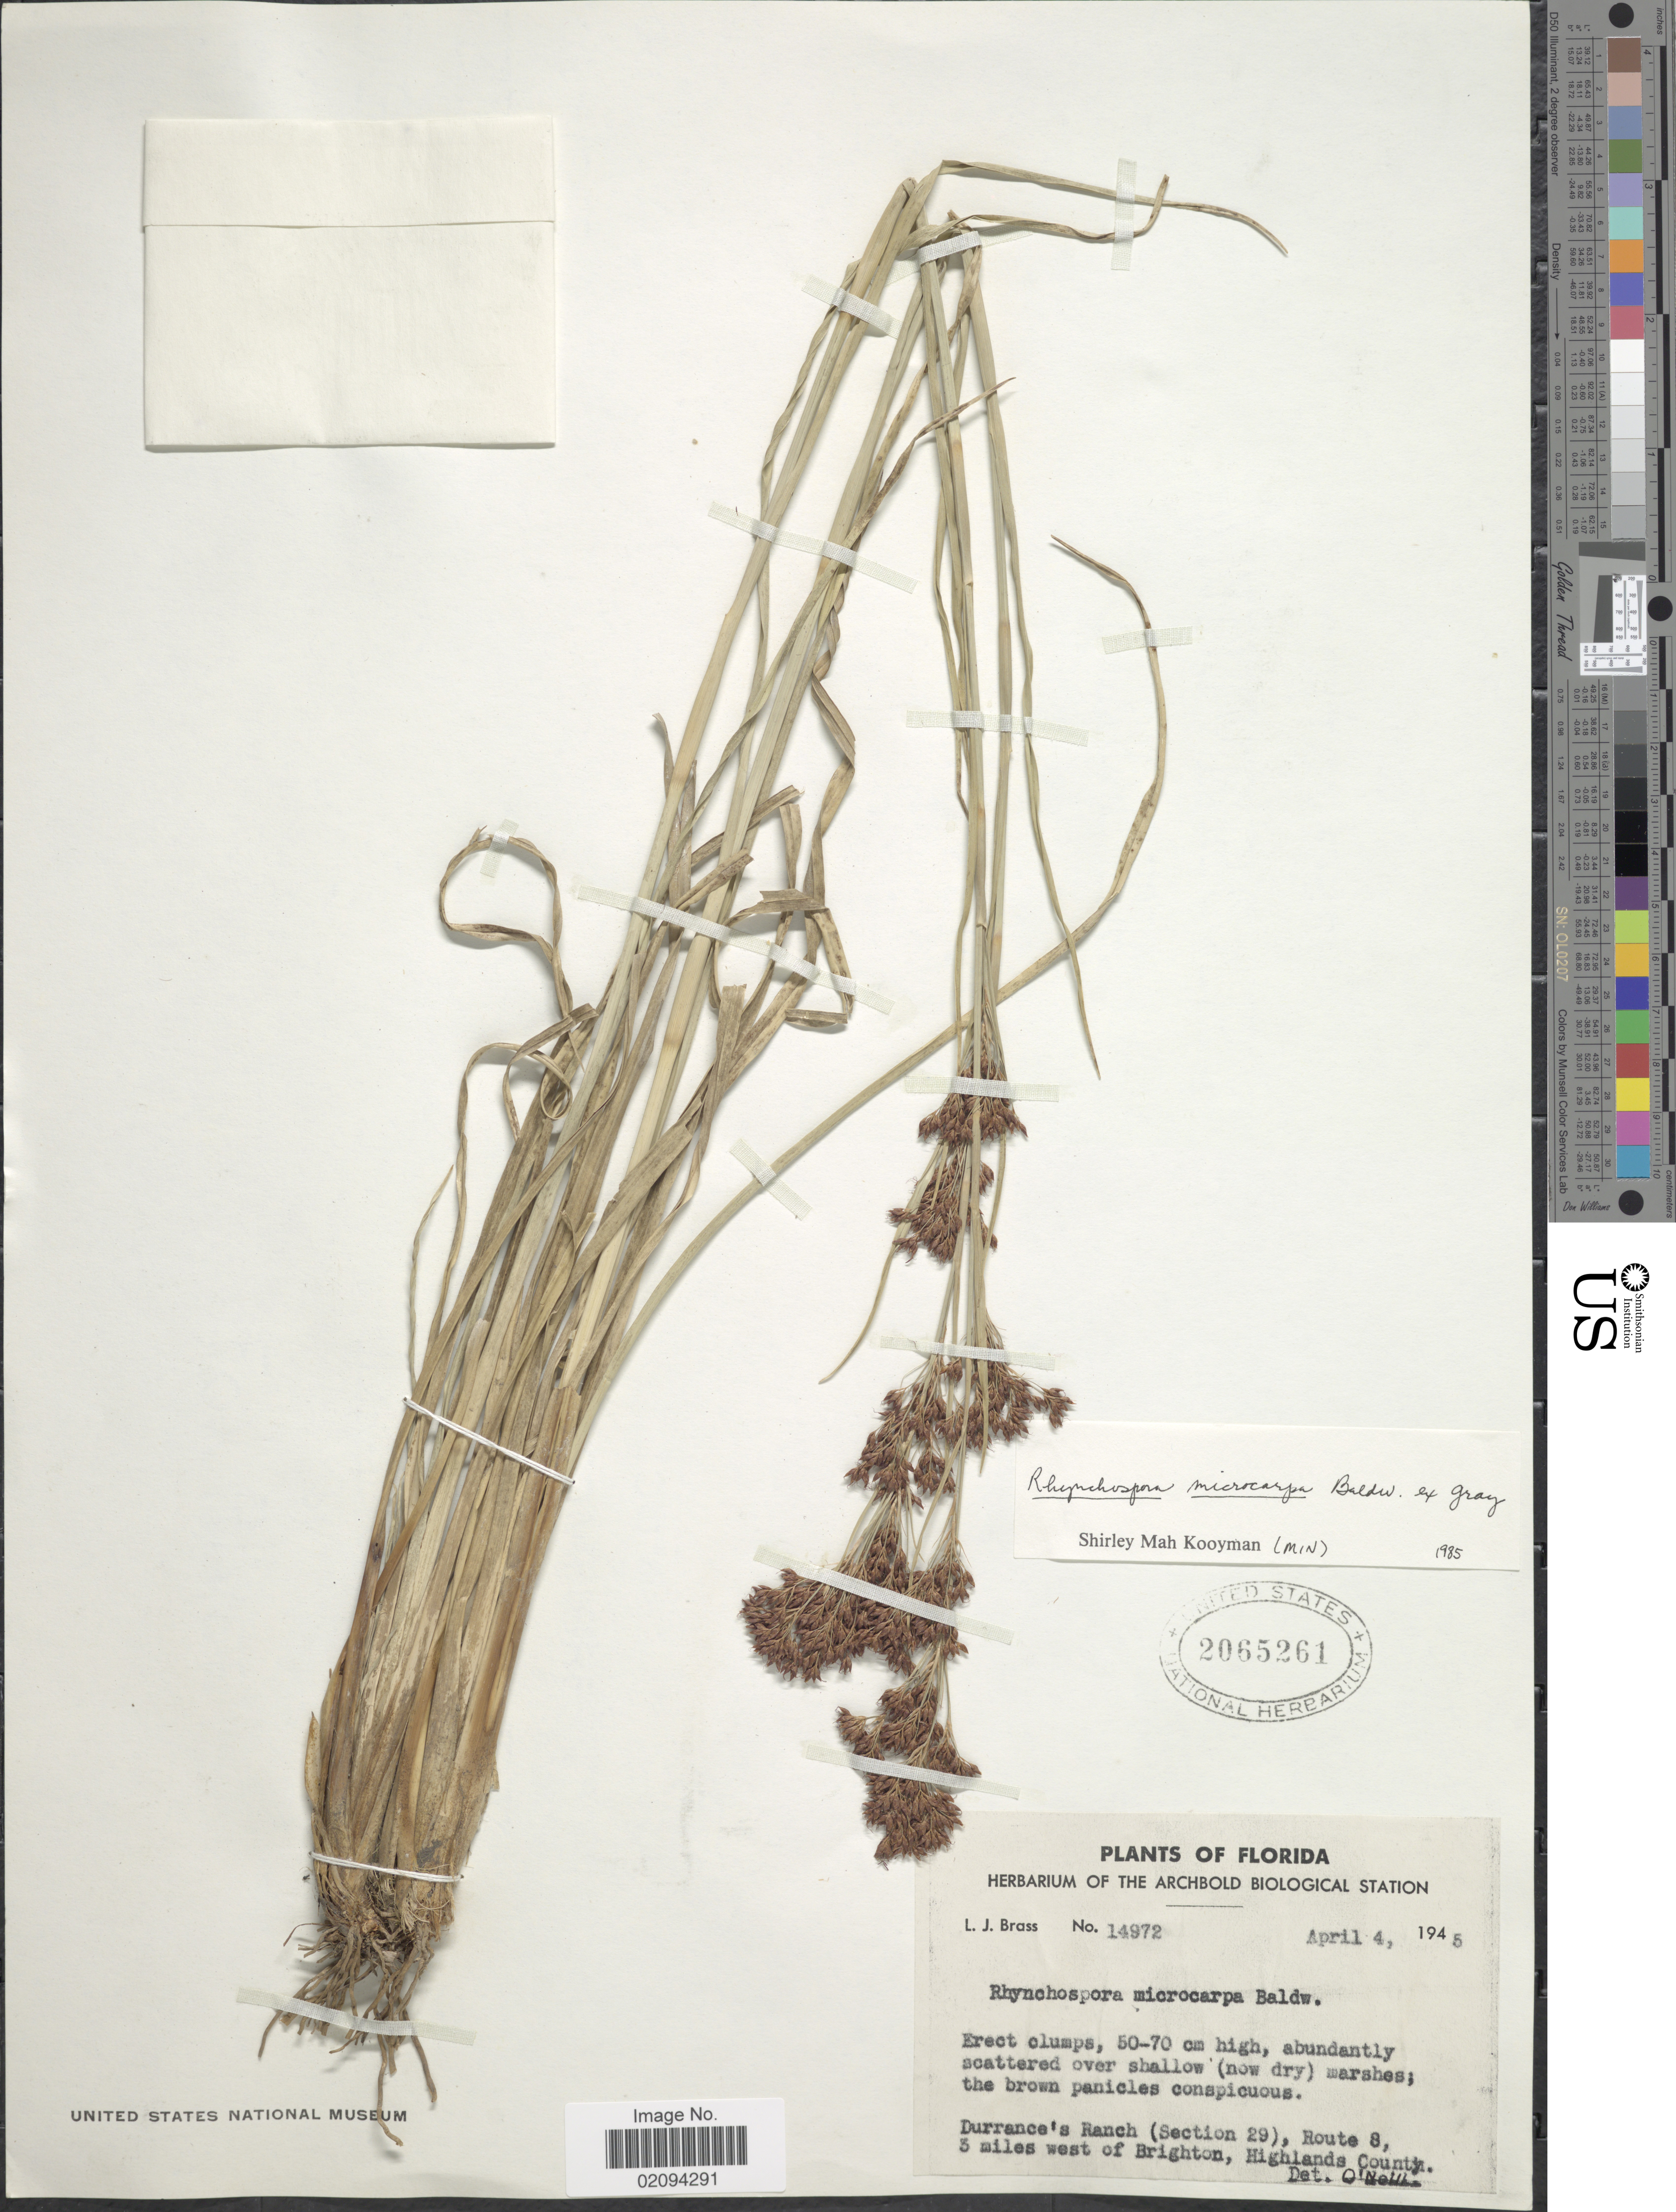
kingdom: Plantae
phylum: Tracheophyta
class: Liliopsida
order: Poales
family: Cyperaceae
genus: Rhynchospora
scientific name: Rhynchospora microcarpa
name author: Baldwin ex A. Gray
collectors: L. J. Brass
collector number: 14972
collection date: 1945-04-04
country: United States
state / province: Florida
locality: Durrance's Ranch (Section 29), Route 8, 3 miles west of Brighton, Highlands County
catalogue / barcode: US 2065261